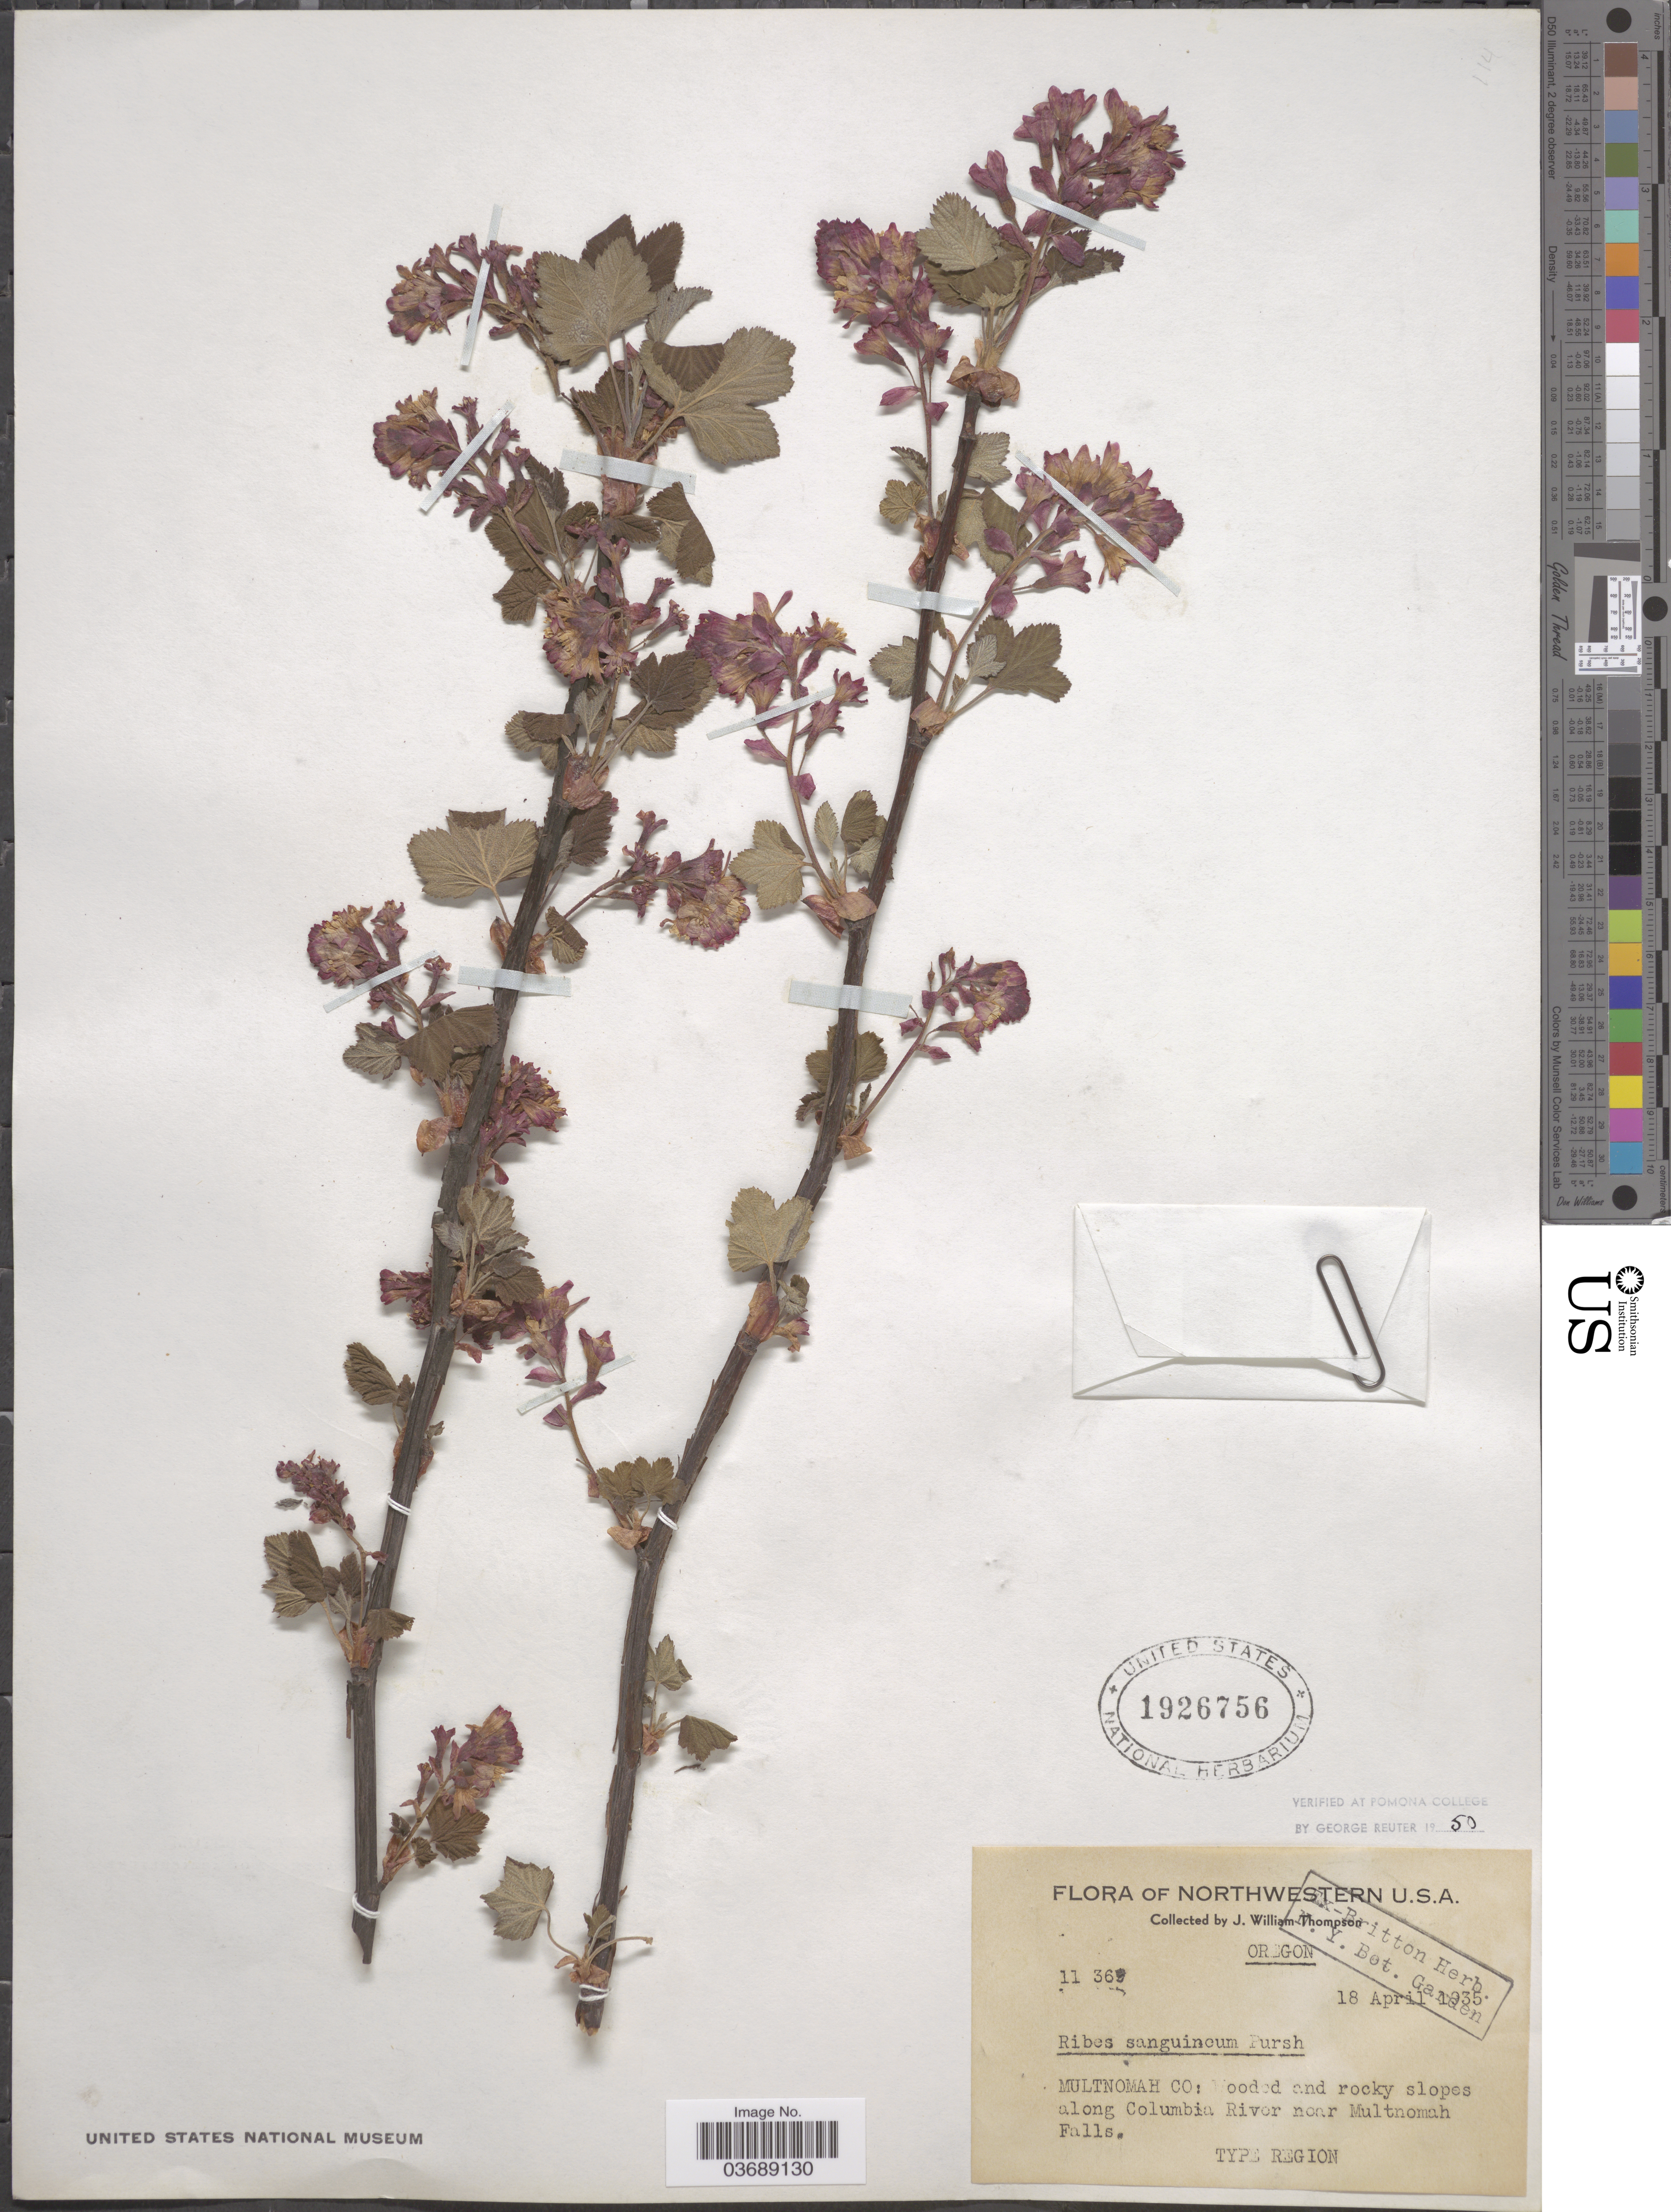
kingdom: Plantae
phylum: Tracheophyta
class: Magnoliopsida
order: Saxifragales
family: Grossulariaceae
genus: Ribes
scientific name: Ribes sanguineum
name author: Pursh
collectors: J. W. Thompson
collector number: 1136!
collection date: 1935-04-18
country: United States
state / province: Oregon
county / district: Multnomah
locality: Northwestern U.S.A. Multnomah Co: Wooded and rocky slopes along Columbia River near Multnomah Falls.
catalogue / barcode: US 1926756